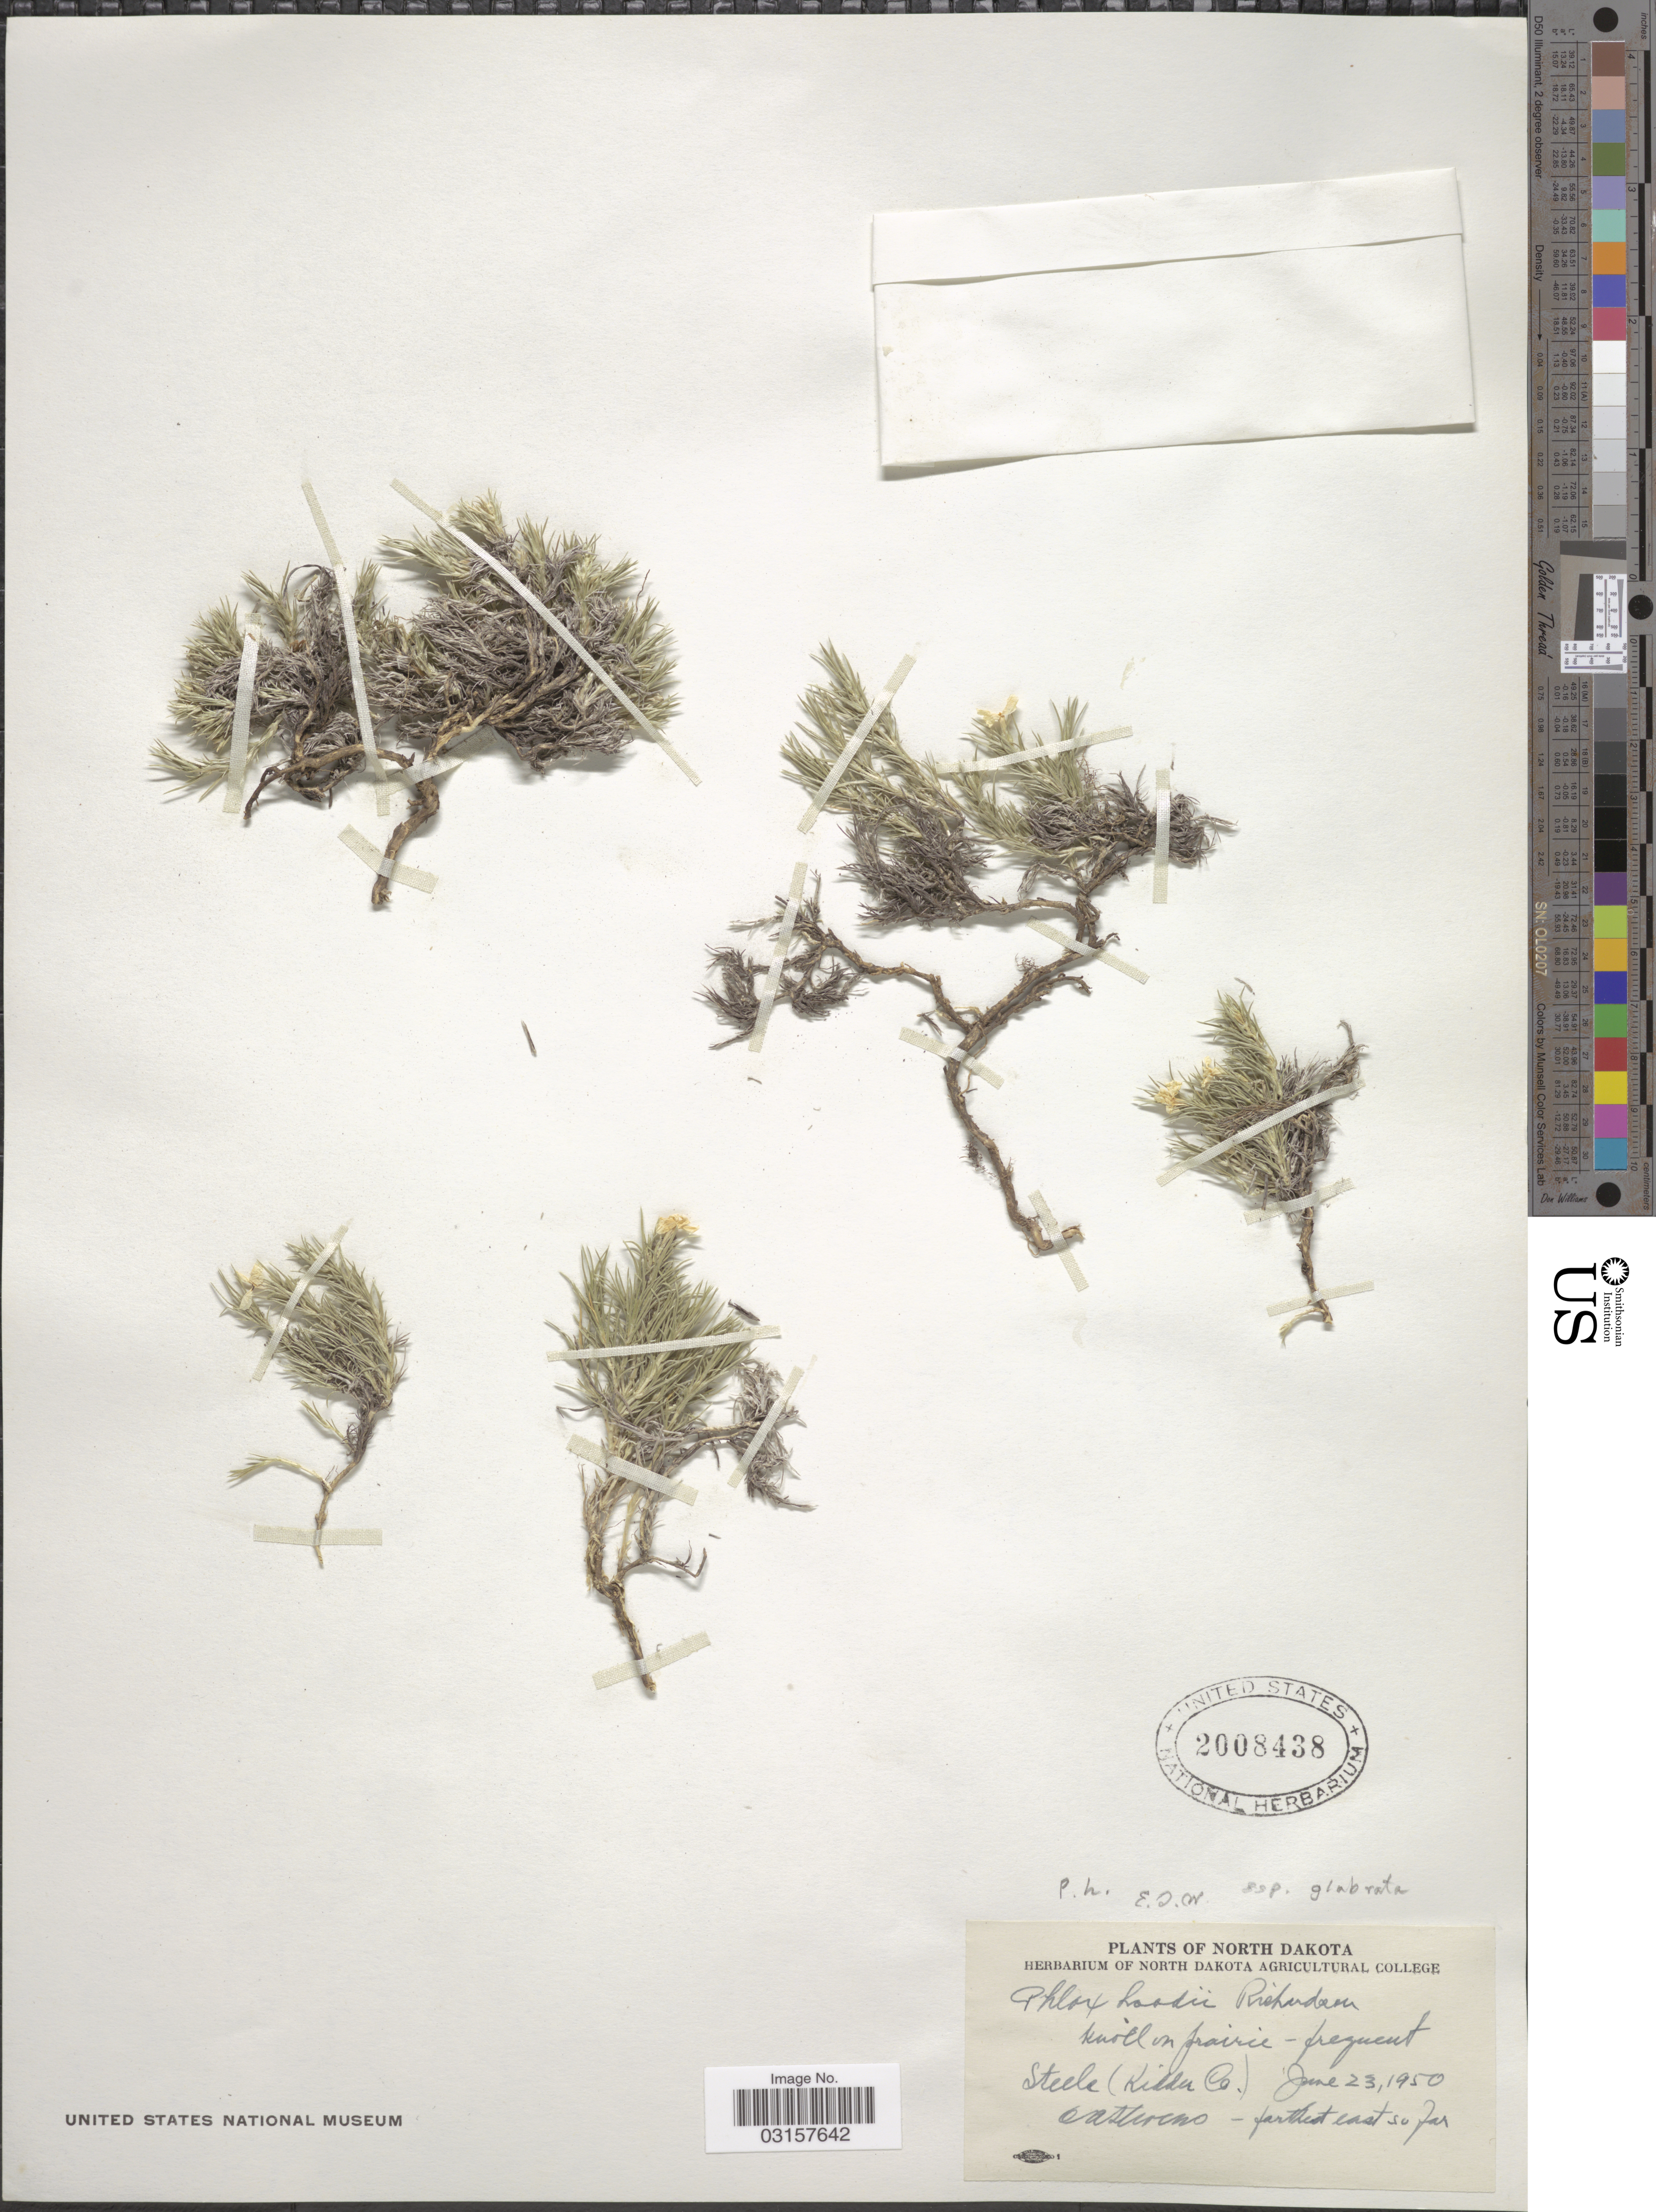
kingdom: Plantae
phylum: Tracheophyta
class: Magnoliopsida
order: Ericales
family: Polemoniaceae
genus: Phlox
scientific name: Phlox hoodii subsp. hoodii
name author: Richardson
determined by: Mayfield, M. H.; Ferguson, C. J.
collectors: O. A. Stevens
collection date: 1950-06-23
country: United States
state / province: North Dakota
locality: Steele, (Kidder Co.).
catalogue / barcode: US 2008438